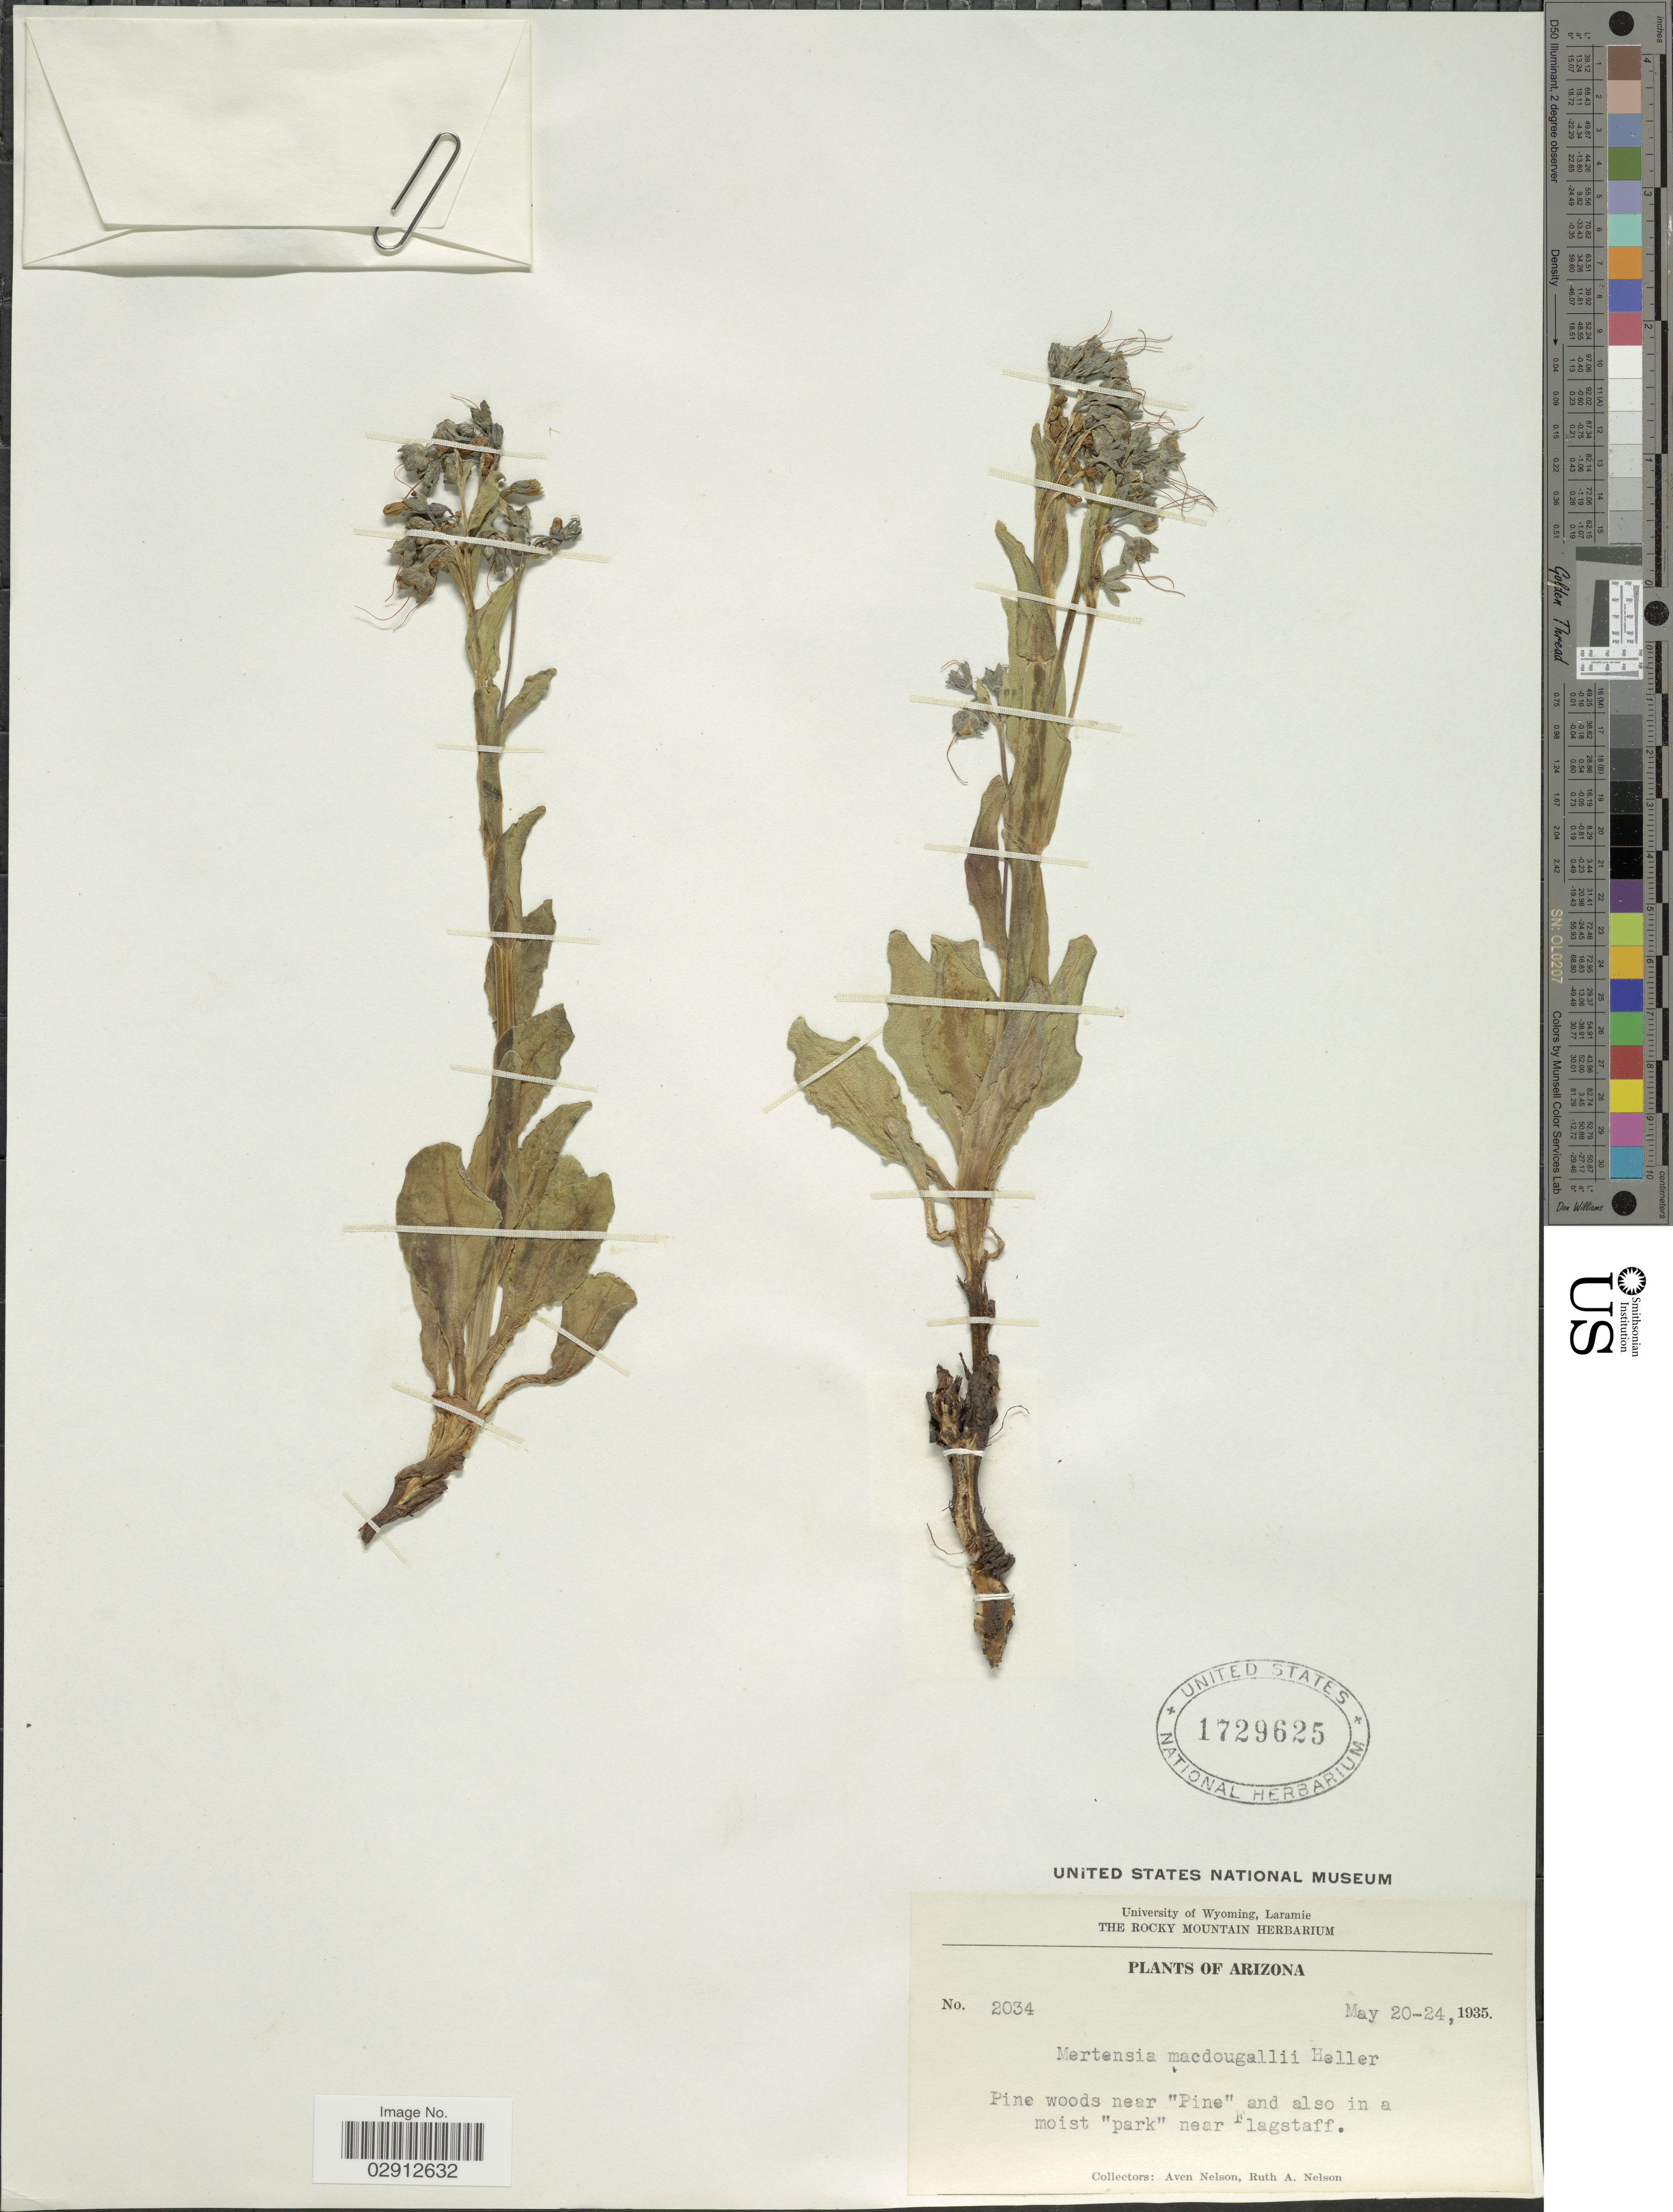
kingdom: Plantae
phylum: Tracheophyta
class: Magnoliopsida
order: Boraginales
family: Boraginaceae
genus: Mertensia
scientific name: Mertensia macdougalii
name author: A. Heller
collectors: A. Nelson & R. A. Nelson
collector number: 2034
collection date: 1935-05-20/1935-05-24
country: United States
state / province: Arizona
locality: Near Flagstaff.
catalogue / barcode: US 1729625